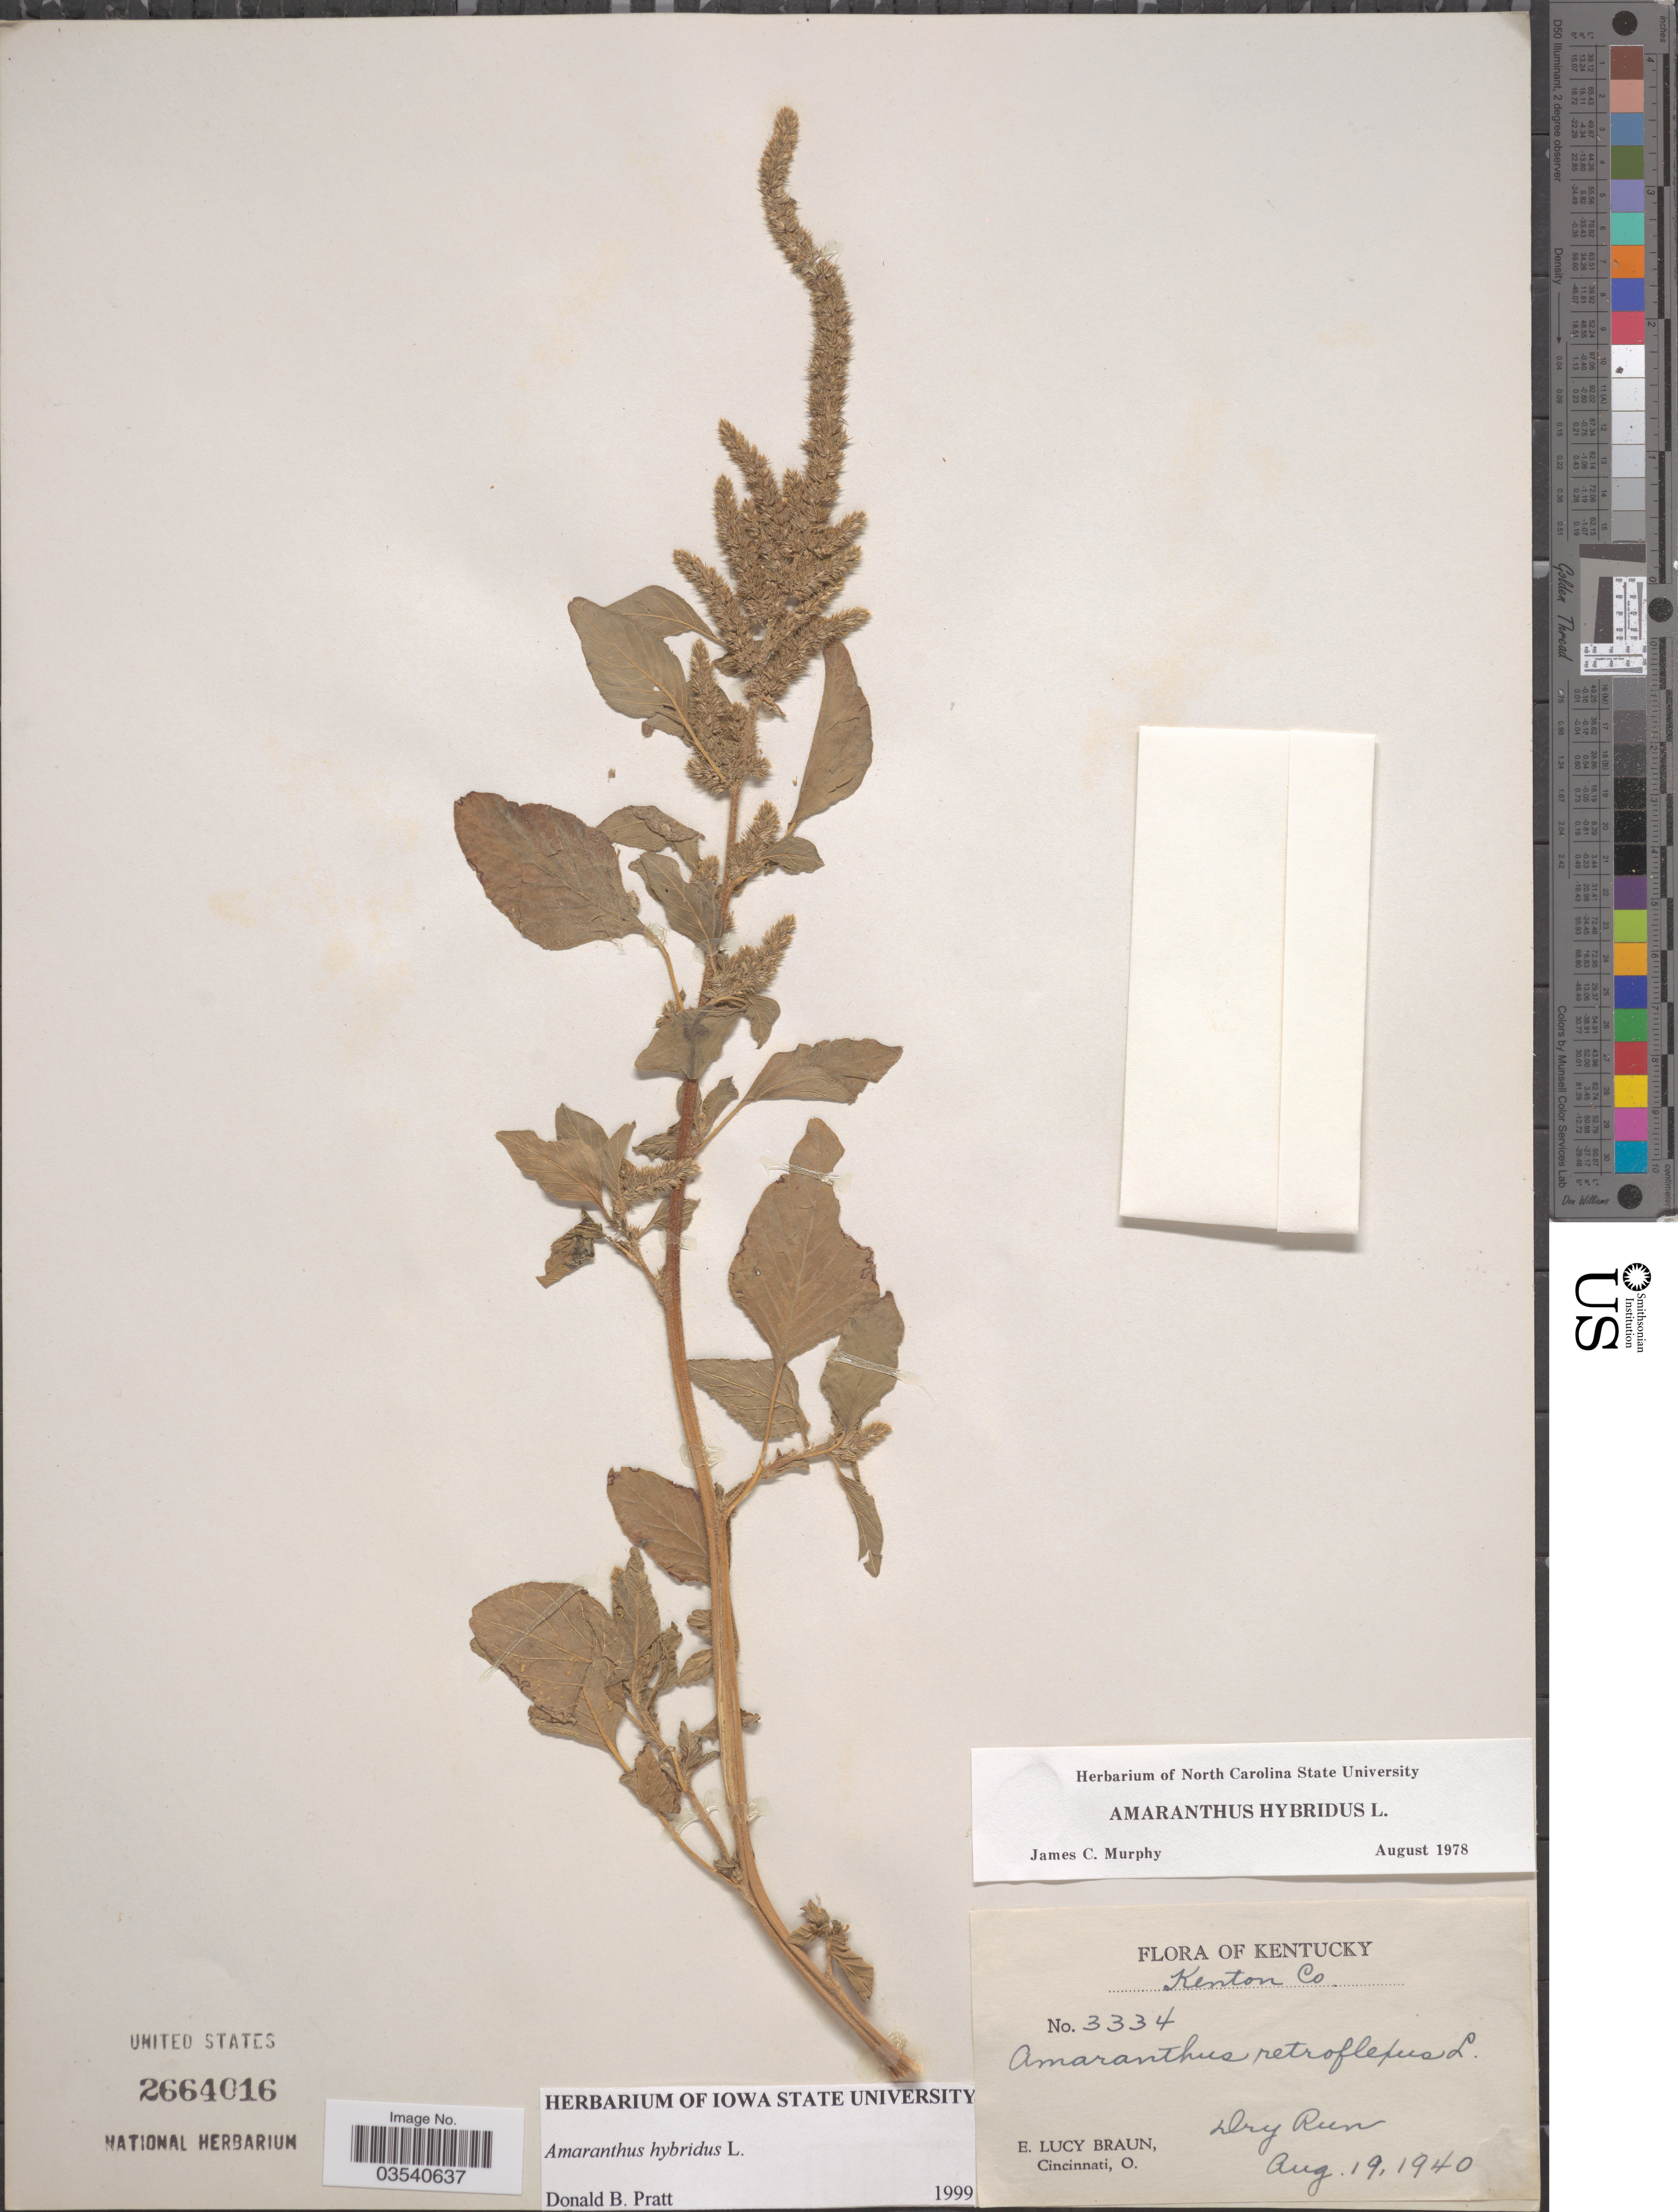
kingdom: Plantae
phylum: Tracheophyta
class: Magnoliopsida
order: Caryophyllales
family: Amaranthaceae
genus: Amaranthus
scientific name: Amaranthus hybridus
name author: L.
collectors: E. L. Braun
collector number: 3334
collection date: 1940-08-19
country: United States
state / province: Kentucky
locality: Kenton Co. Dry Run.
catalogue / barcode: US 2664016